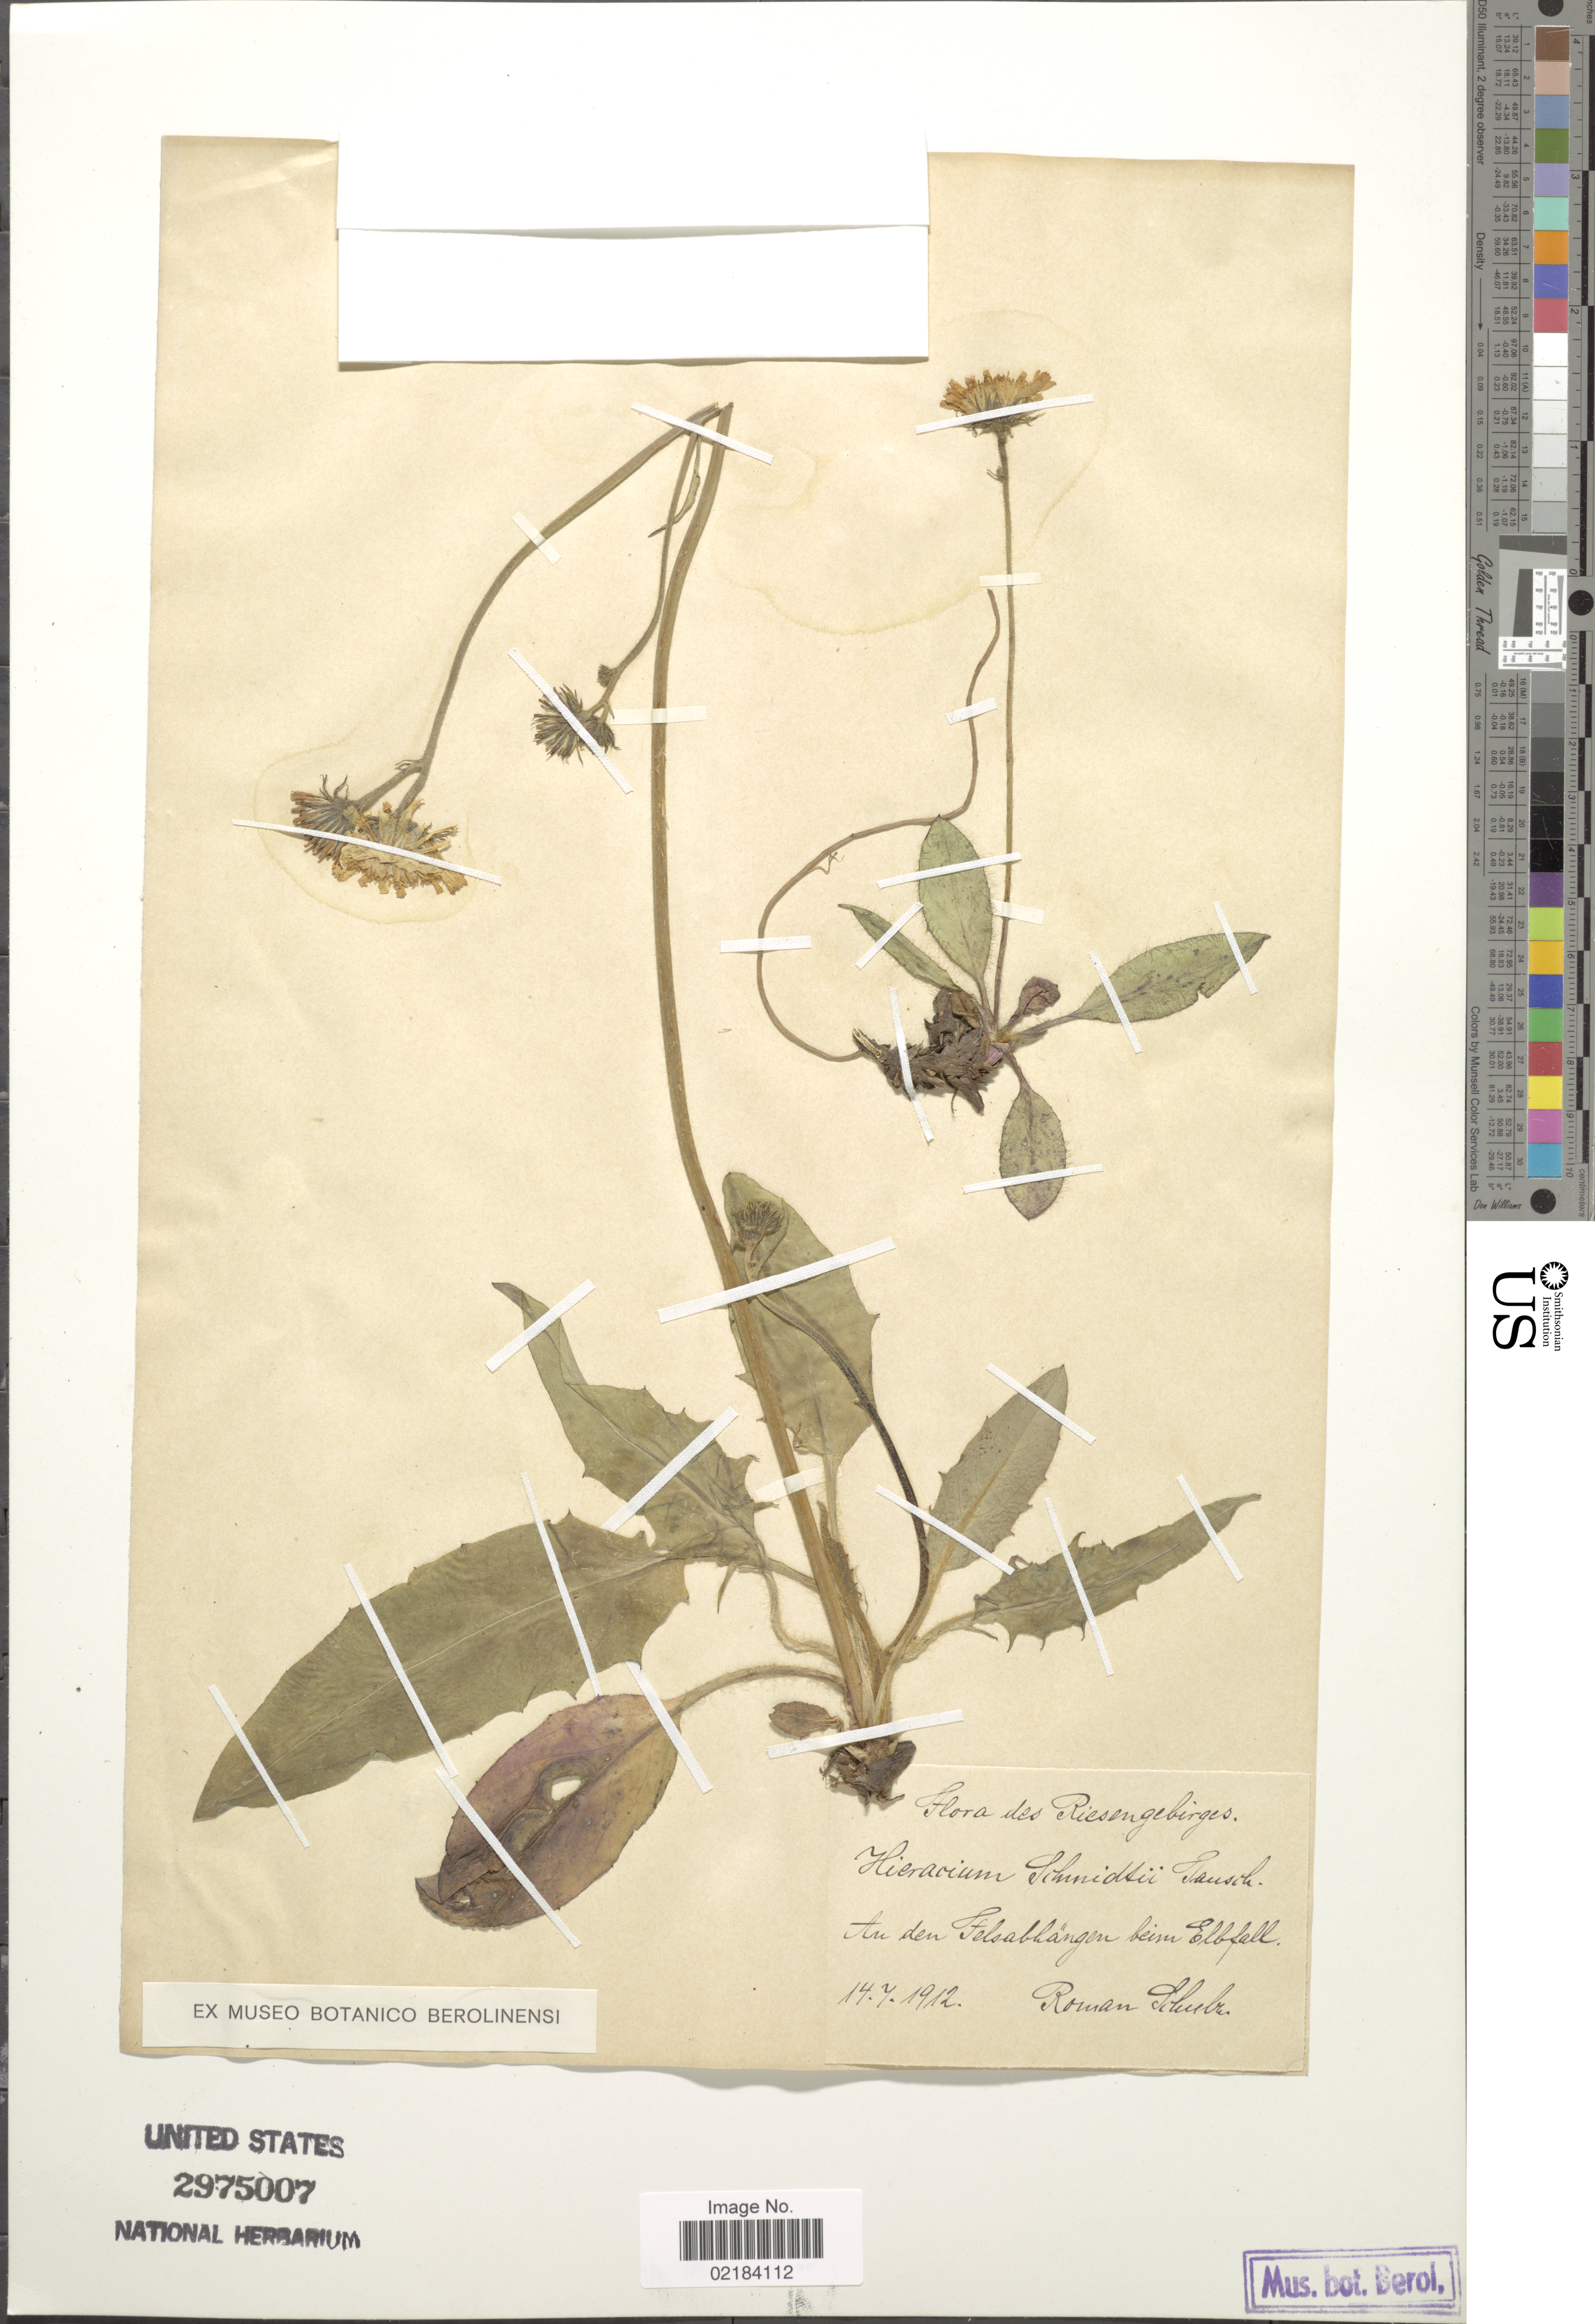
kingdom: Plantae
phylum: Tracheophyta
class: Magnoliopsida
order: Asterales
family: Asteraceae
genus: Hieracium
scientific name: Hieracium schmidtii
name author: Tausch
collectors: R. Schulz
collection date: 1912-07-14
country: Czechia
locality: Riesengebirges, An den Felsabhängen beim Elbfall [interpreted]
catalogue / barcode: US 2975007